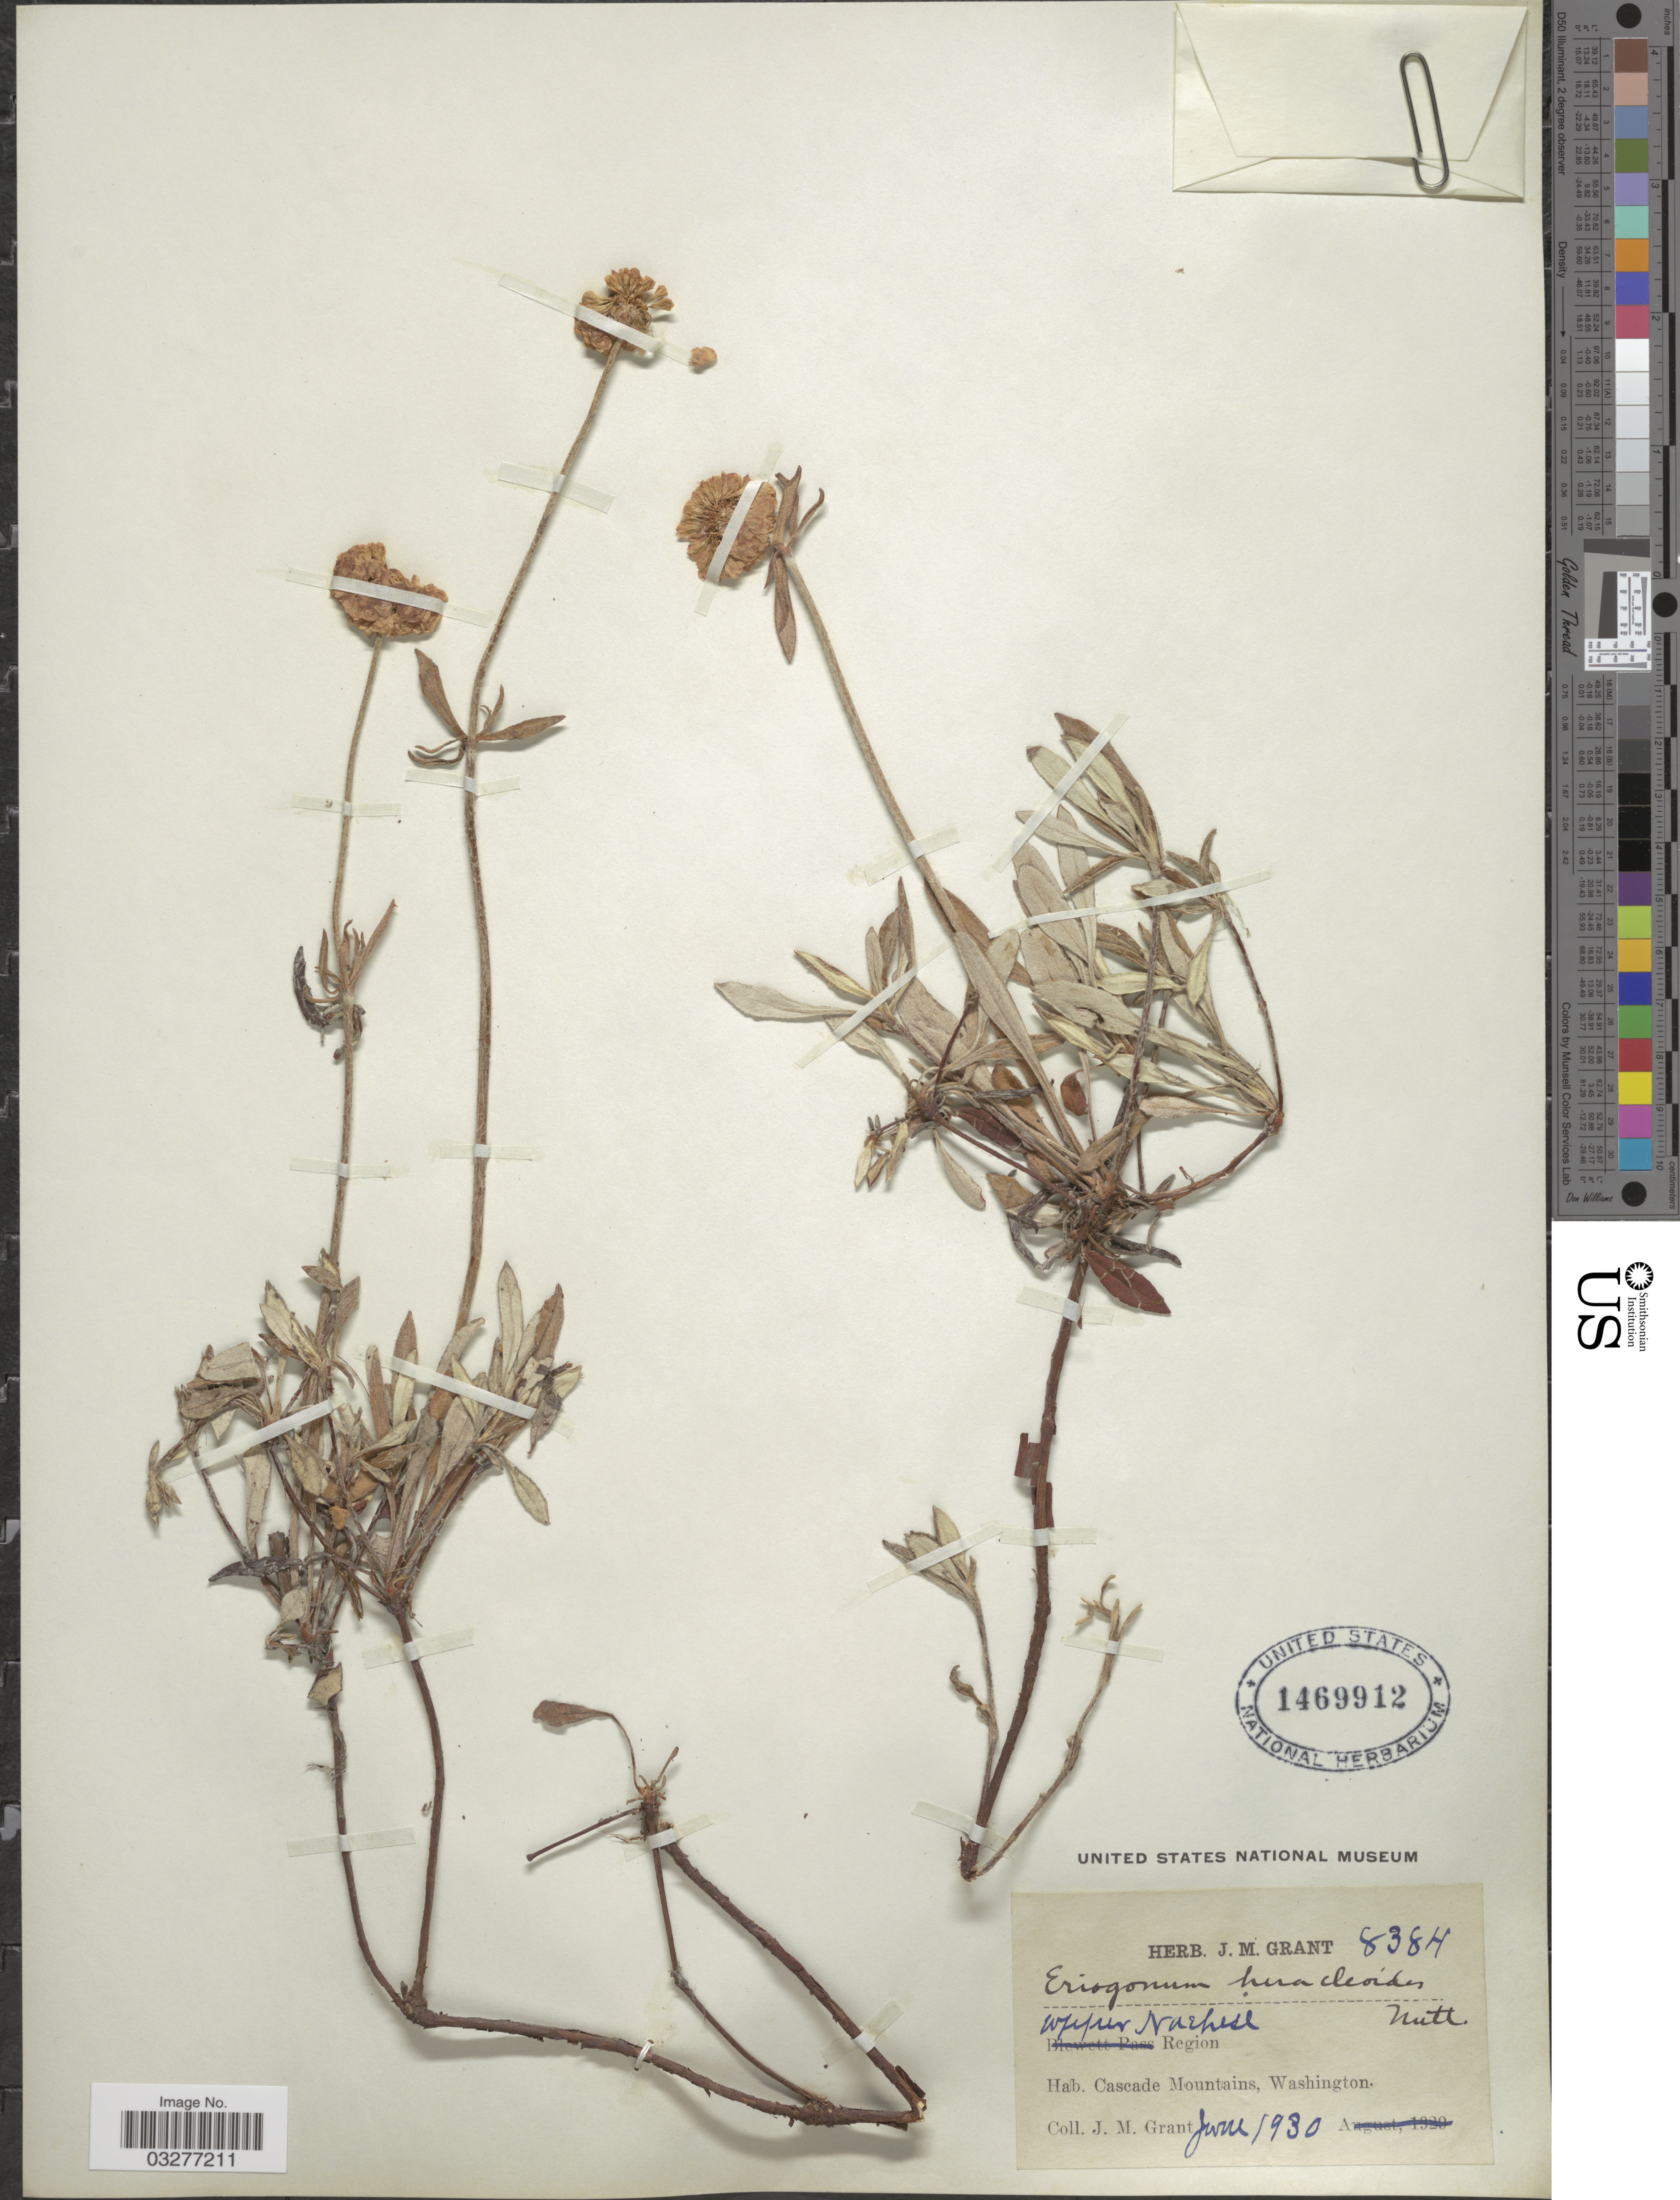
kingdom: Plantae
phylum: Tracheophyta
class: Magnoliopsida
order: Caryophyllales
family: Polygonaceae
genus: Eriogonum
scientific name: Eriogonum heracleoides var. heracleoides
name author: Nutt.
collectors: J. M. Grant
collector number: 8384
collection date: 1930-06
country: United States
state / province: Washington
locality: Upper Nashes. Cascade Mountains.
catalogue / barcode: US 1469912